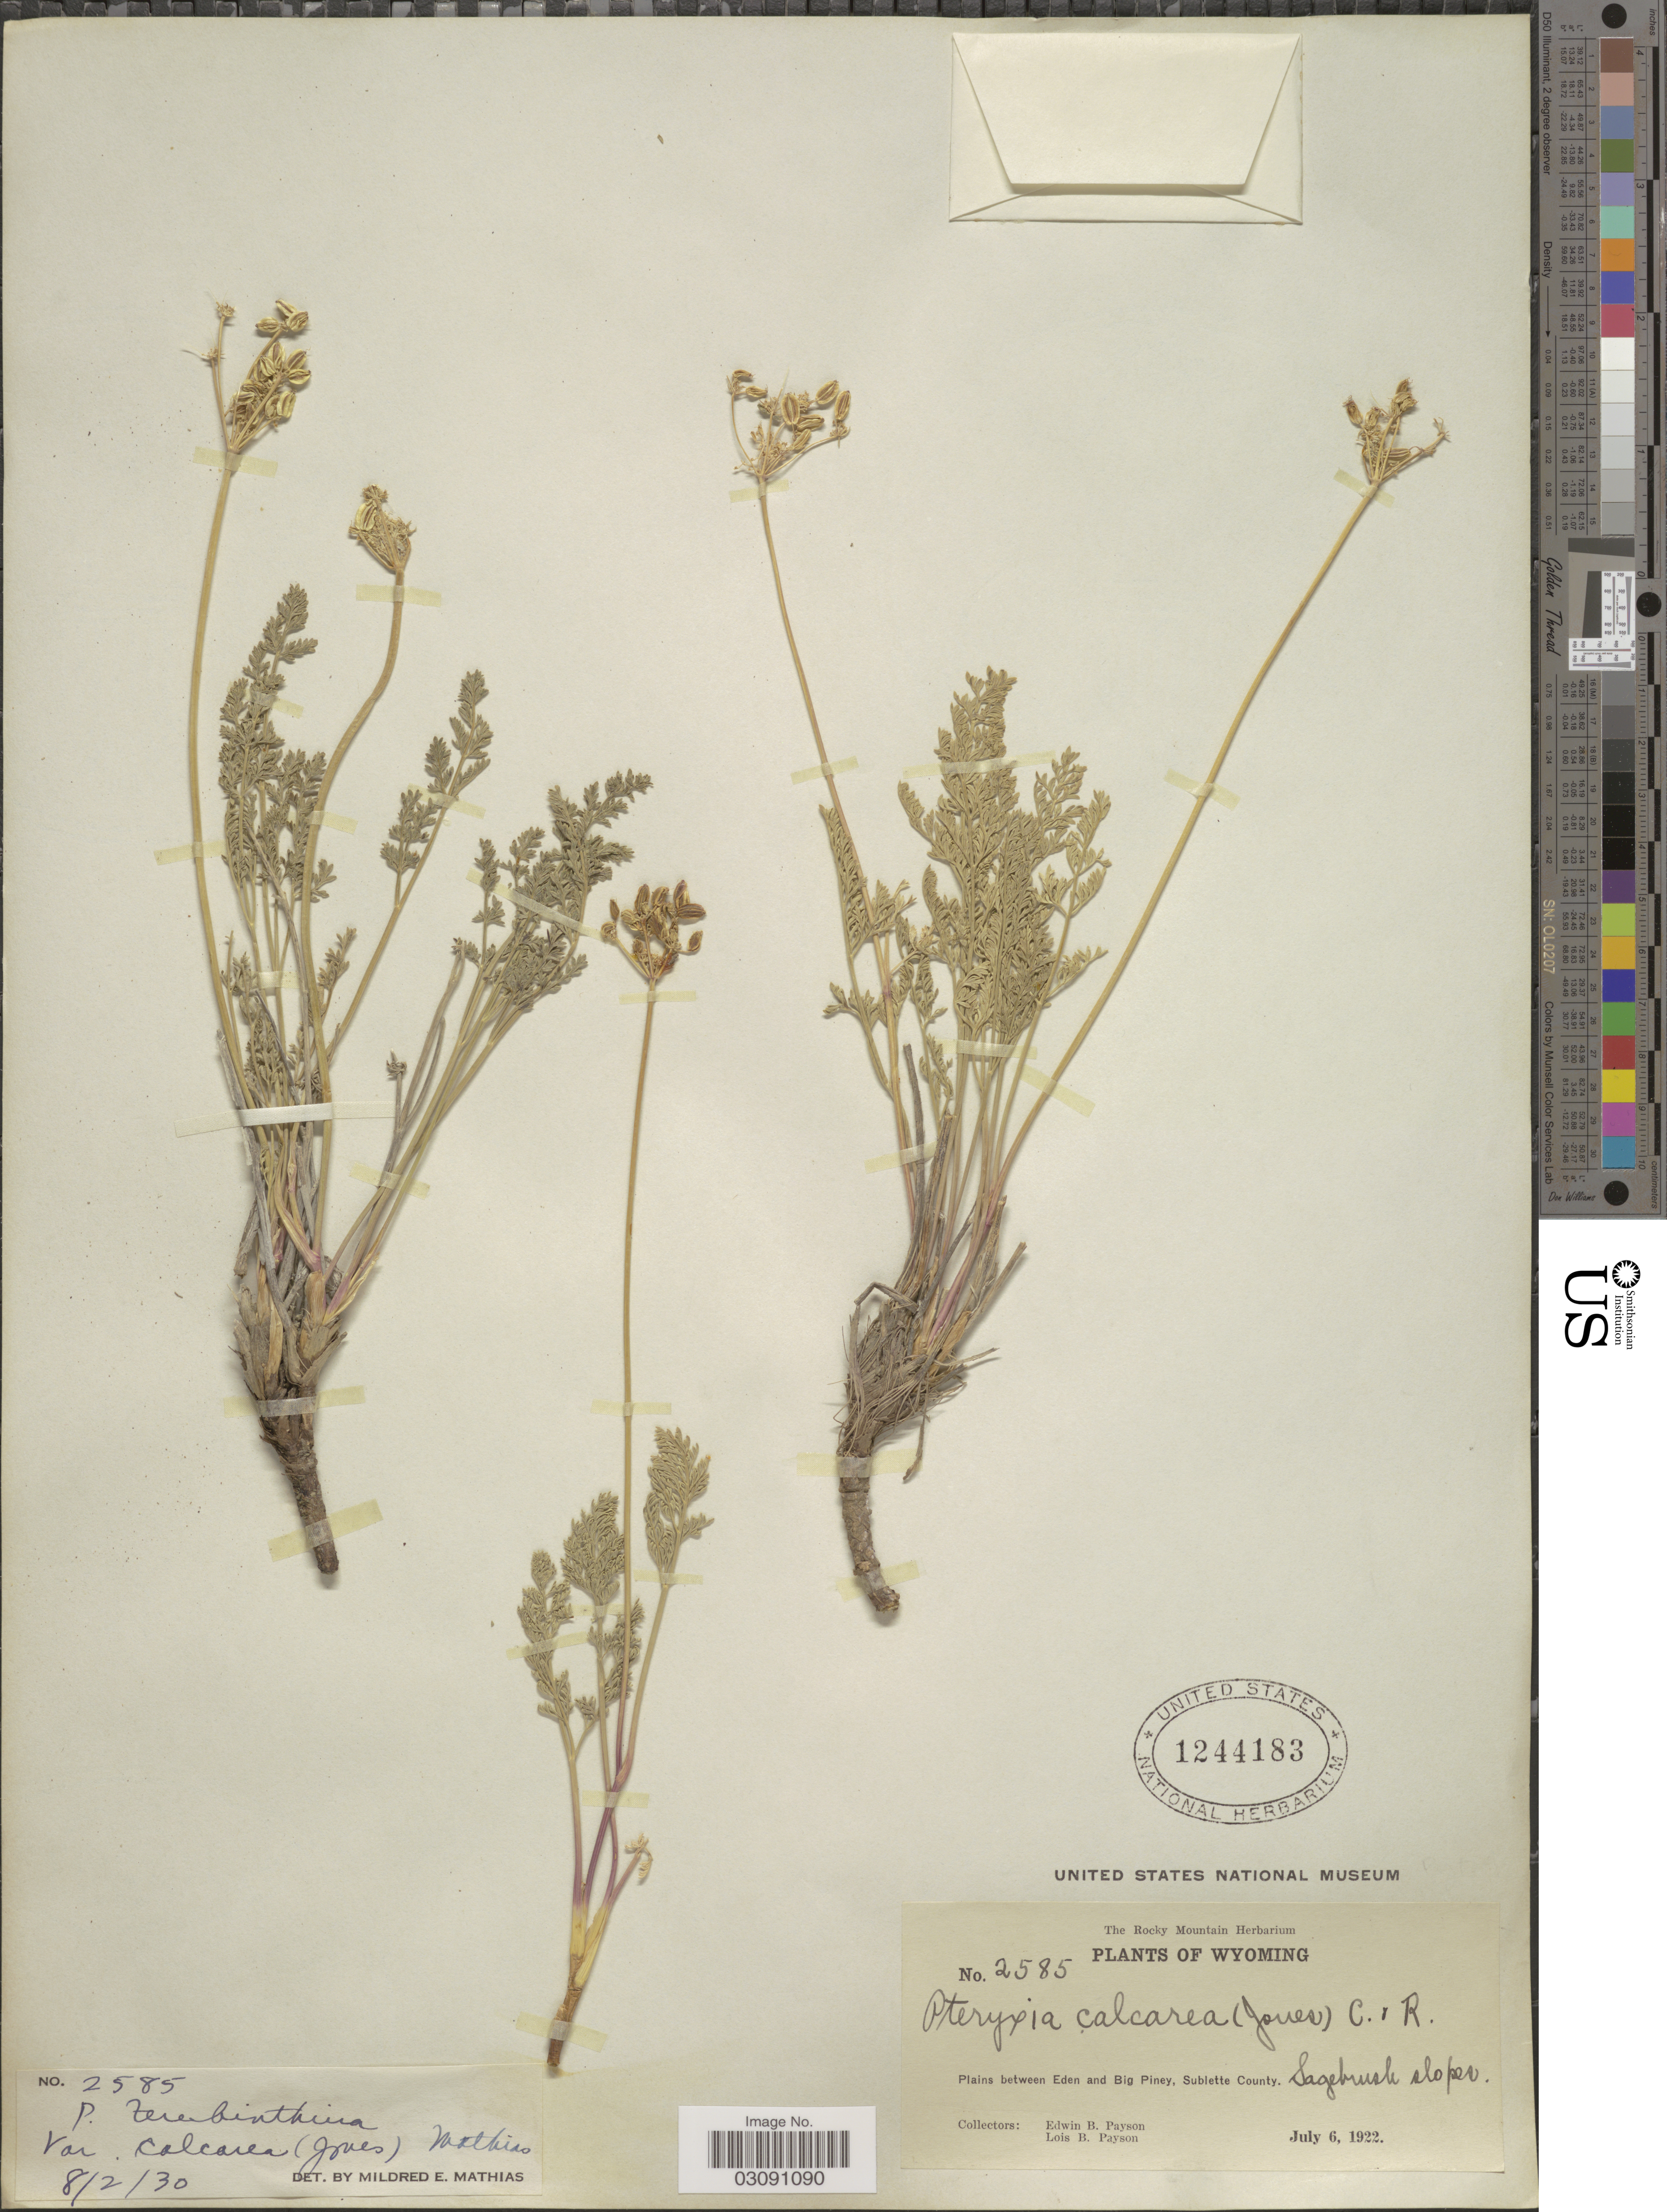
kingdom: Plantae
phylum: Tracheophyta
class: Magnoliopsida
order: Apiales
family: Apiaceae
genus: Pteryxia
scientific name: Pteryxia terebinthina var. calcarea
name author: (M.E. Jones) Mathias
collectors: E. B. Payson & L. Payson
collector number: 2585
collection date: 1922-07-06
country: United States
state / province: Wyoming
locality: Plains between Eden and Big Piney, Sublette County.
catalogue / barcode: US 1244183